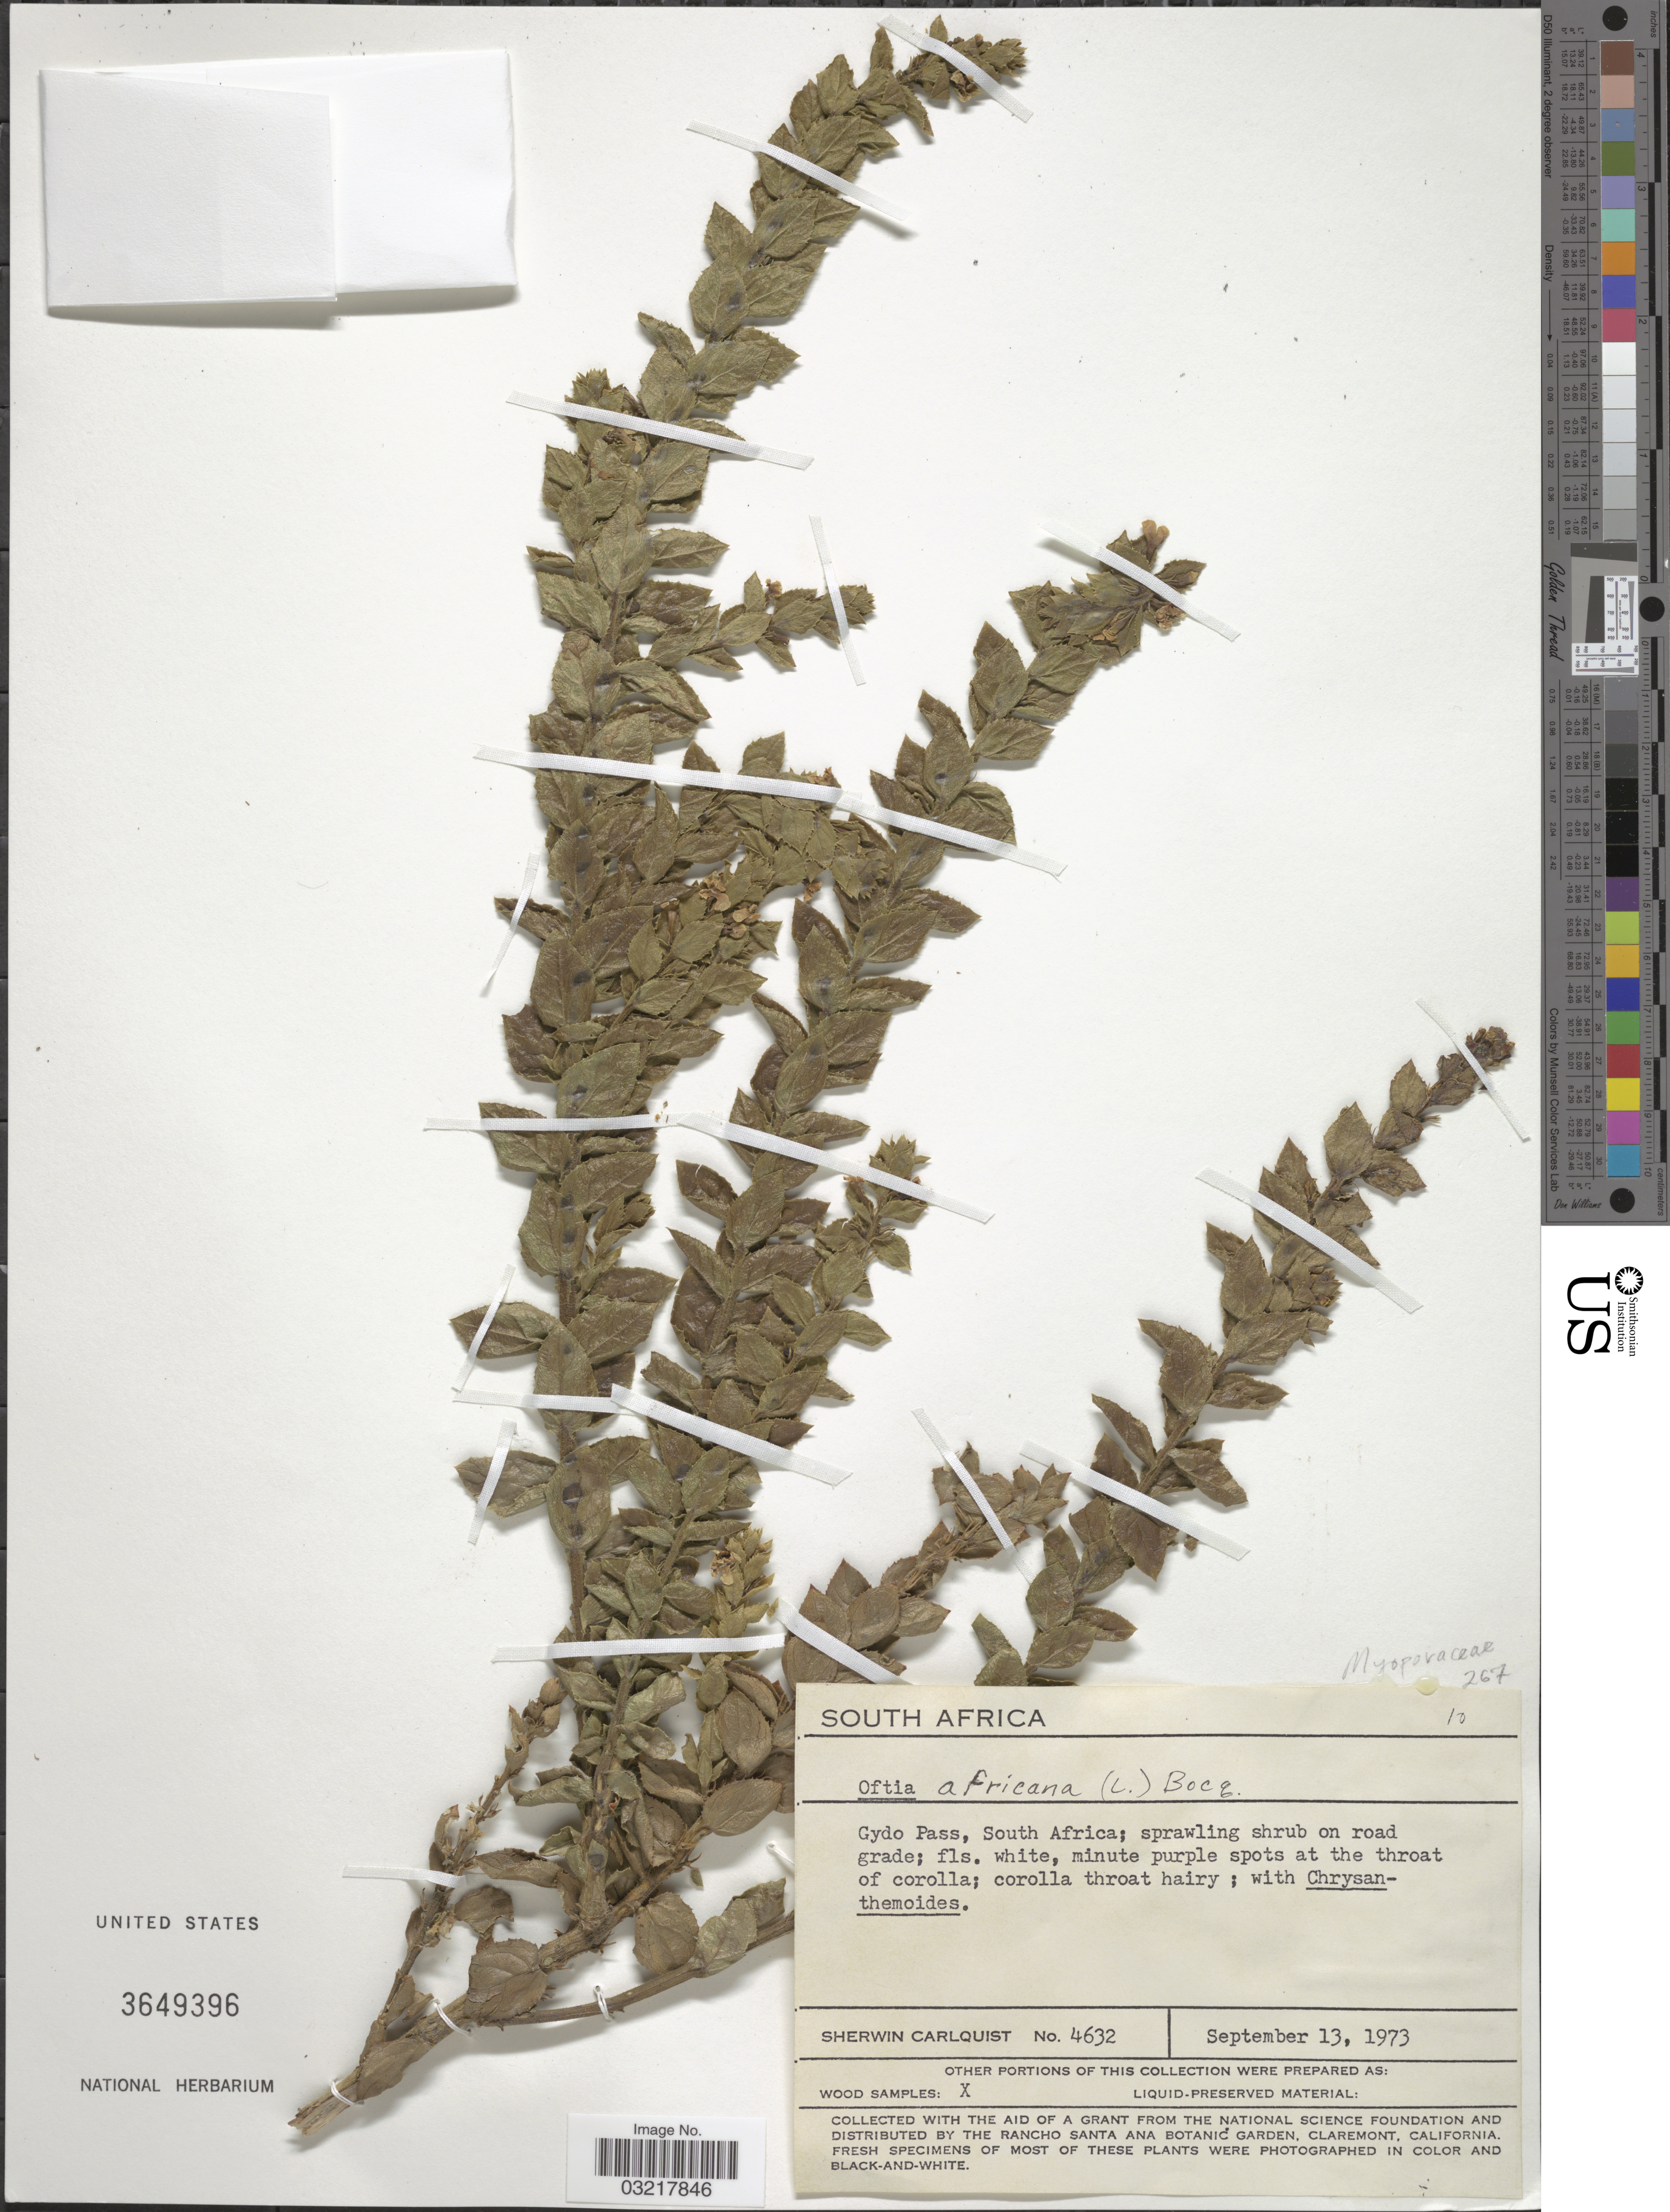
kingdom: Plantae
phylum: Tracheophyta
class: Magnoliopsida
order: Lamiales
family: Scrophulariaceae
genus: Oftia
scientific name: Oftia africana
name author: (L.) Bocq.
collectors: S. Carlquist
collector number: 4632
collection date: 1973-09-13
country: South Africa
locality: Gydo Pass.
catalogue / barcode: US 3649396